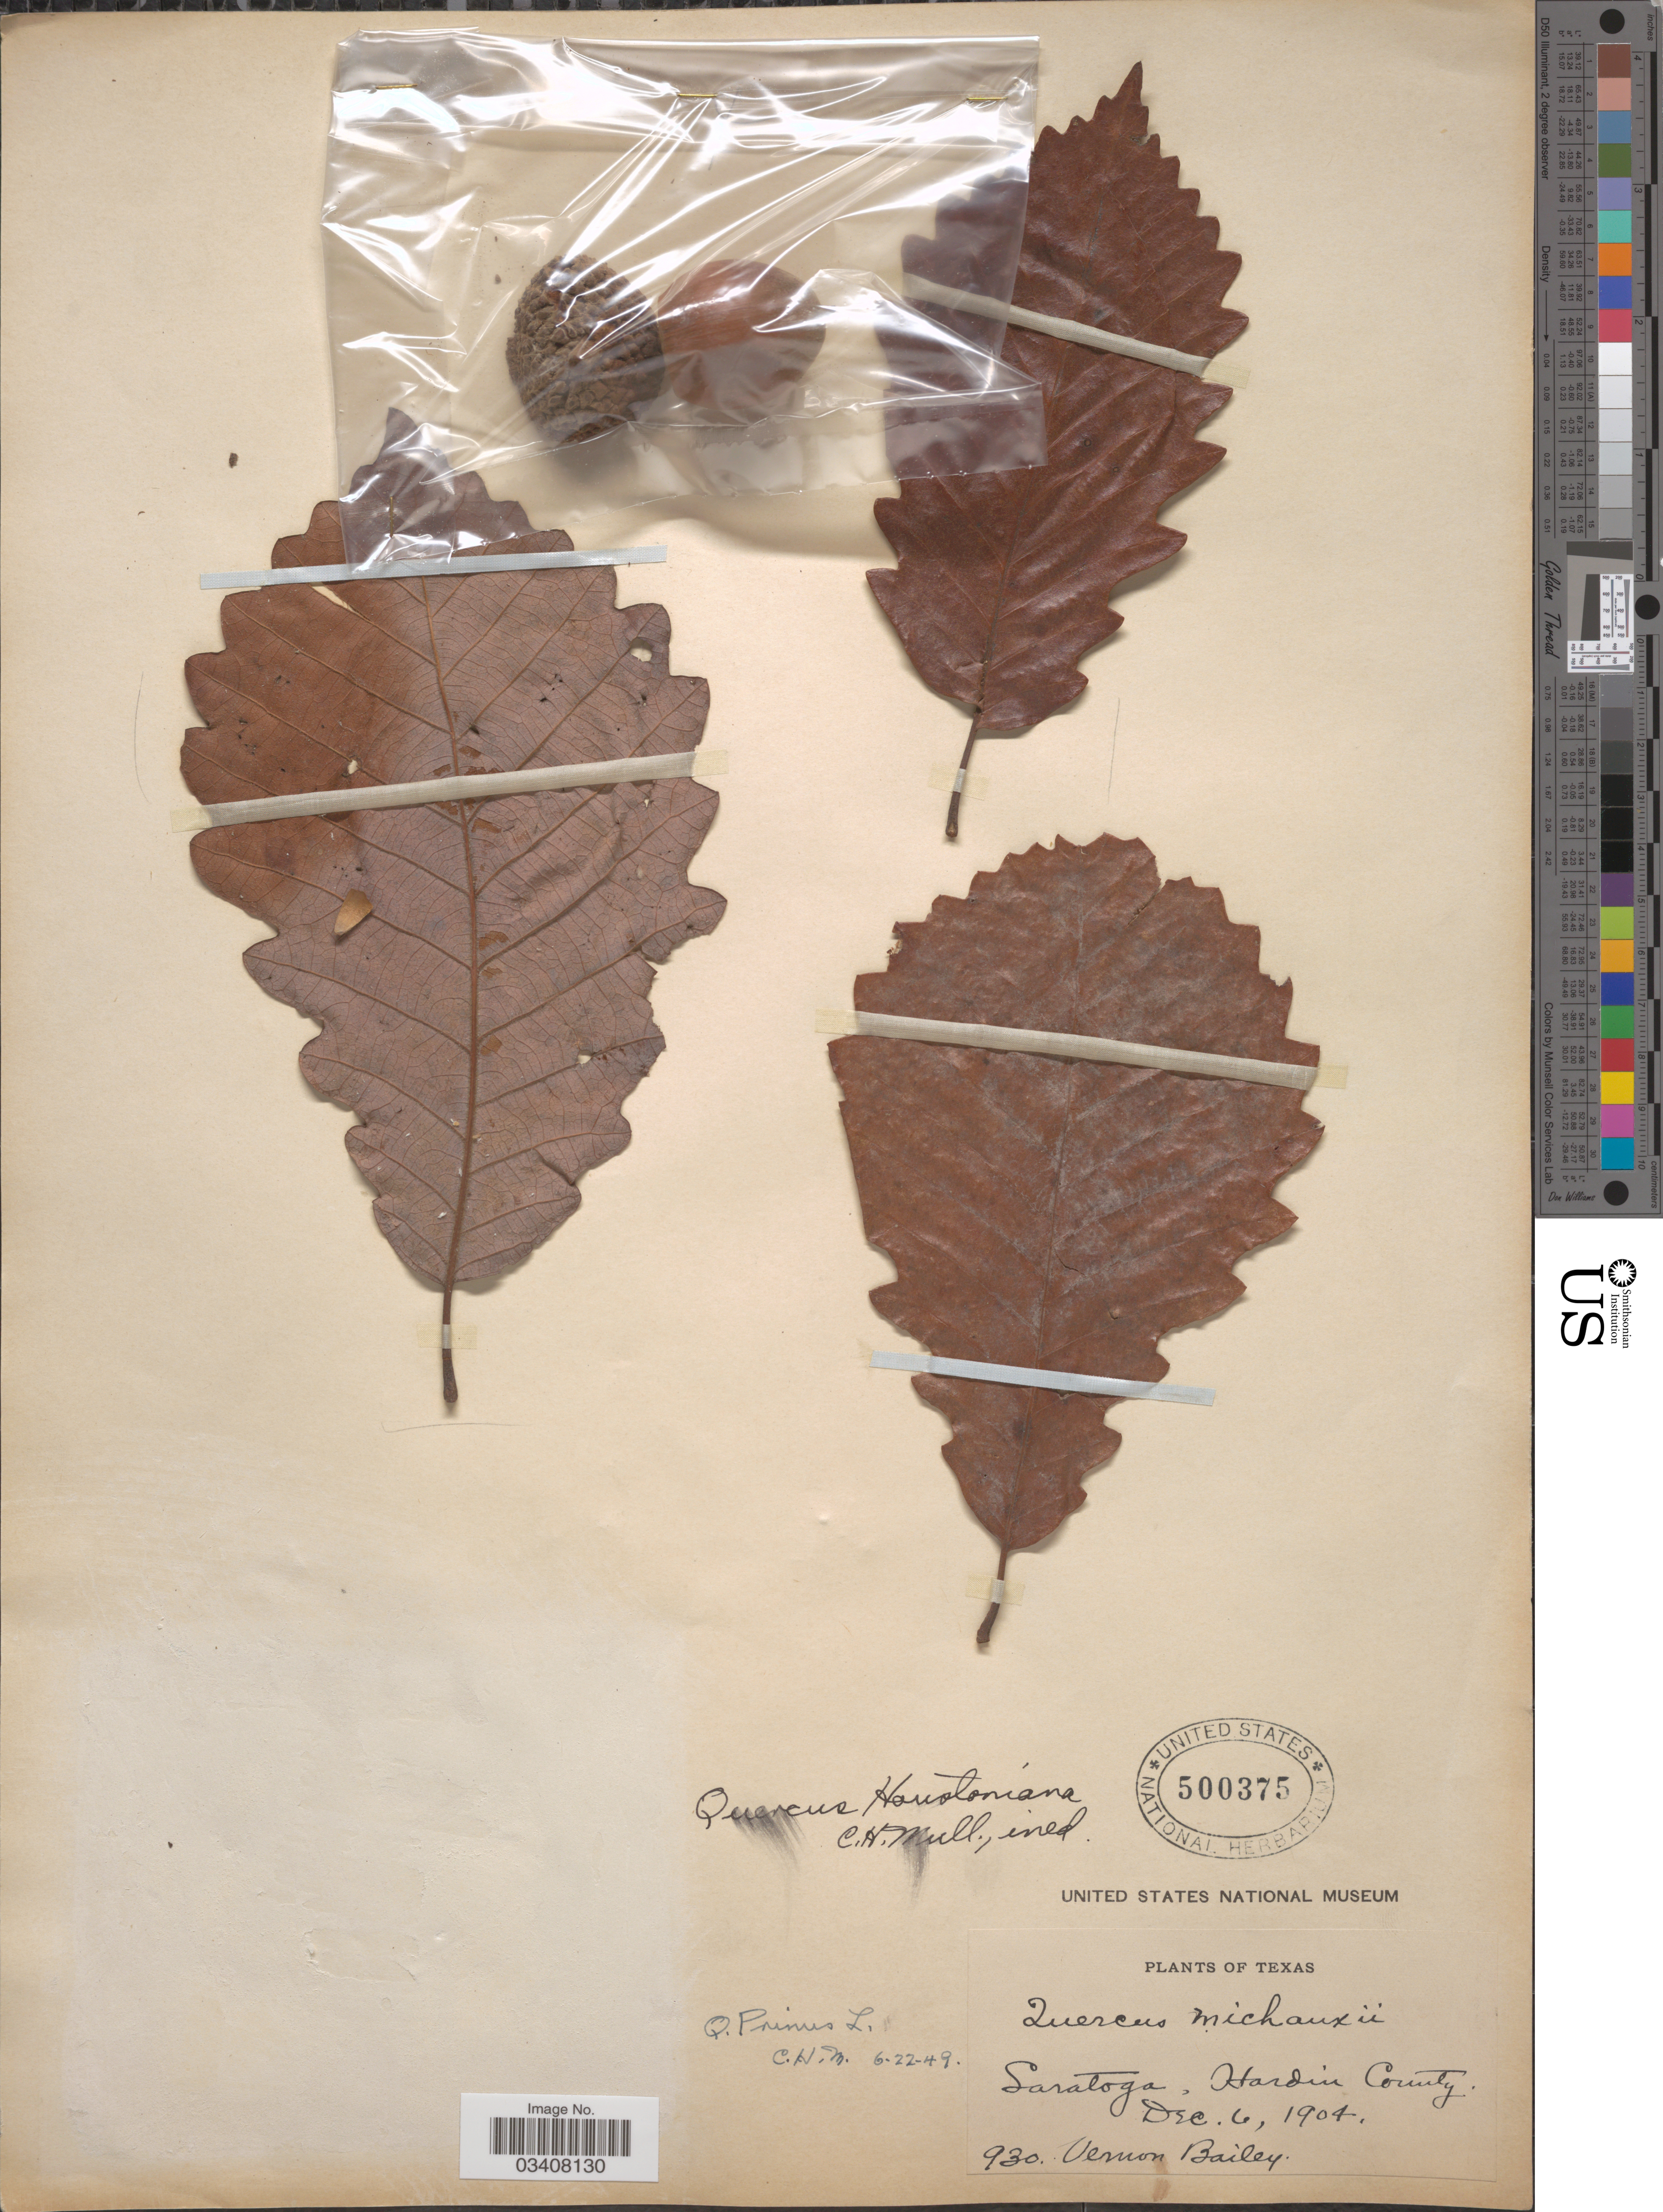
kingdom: Plantae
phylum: Tracheophyta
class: Magnoliopsida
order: Fagales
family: Fagaceae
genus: Quercus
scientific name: Quercus prinus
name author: L.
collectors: V. O. Bailey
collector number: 930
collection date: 1904-12-06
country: United States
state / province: Texas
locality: Saratoga, Hardin County.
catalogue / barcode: US 500375